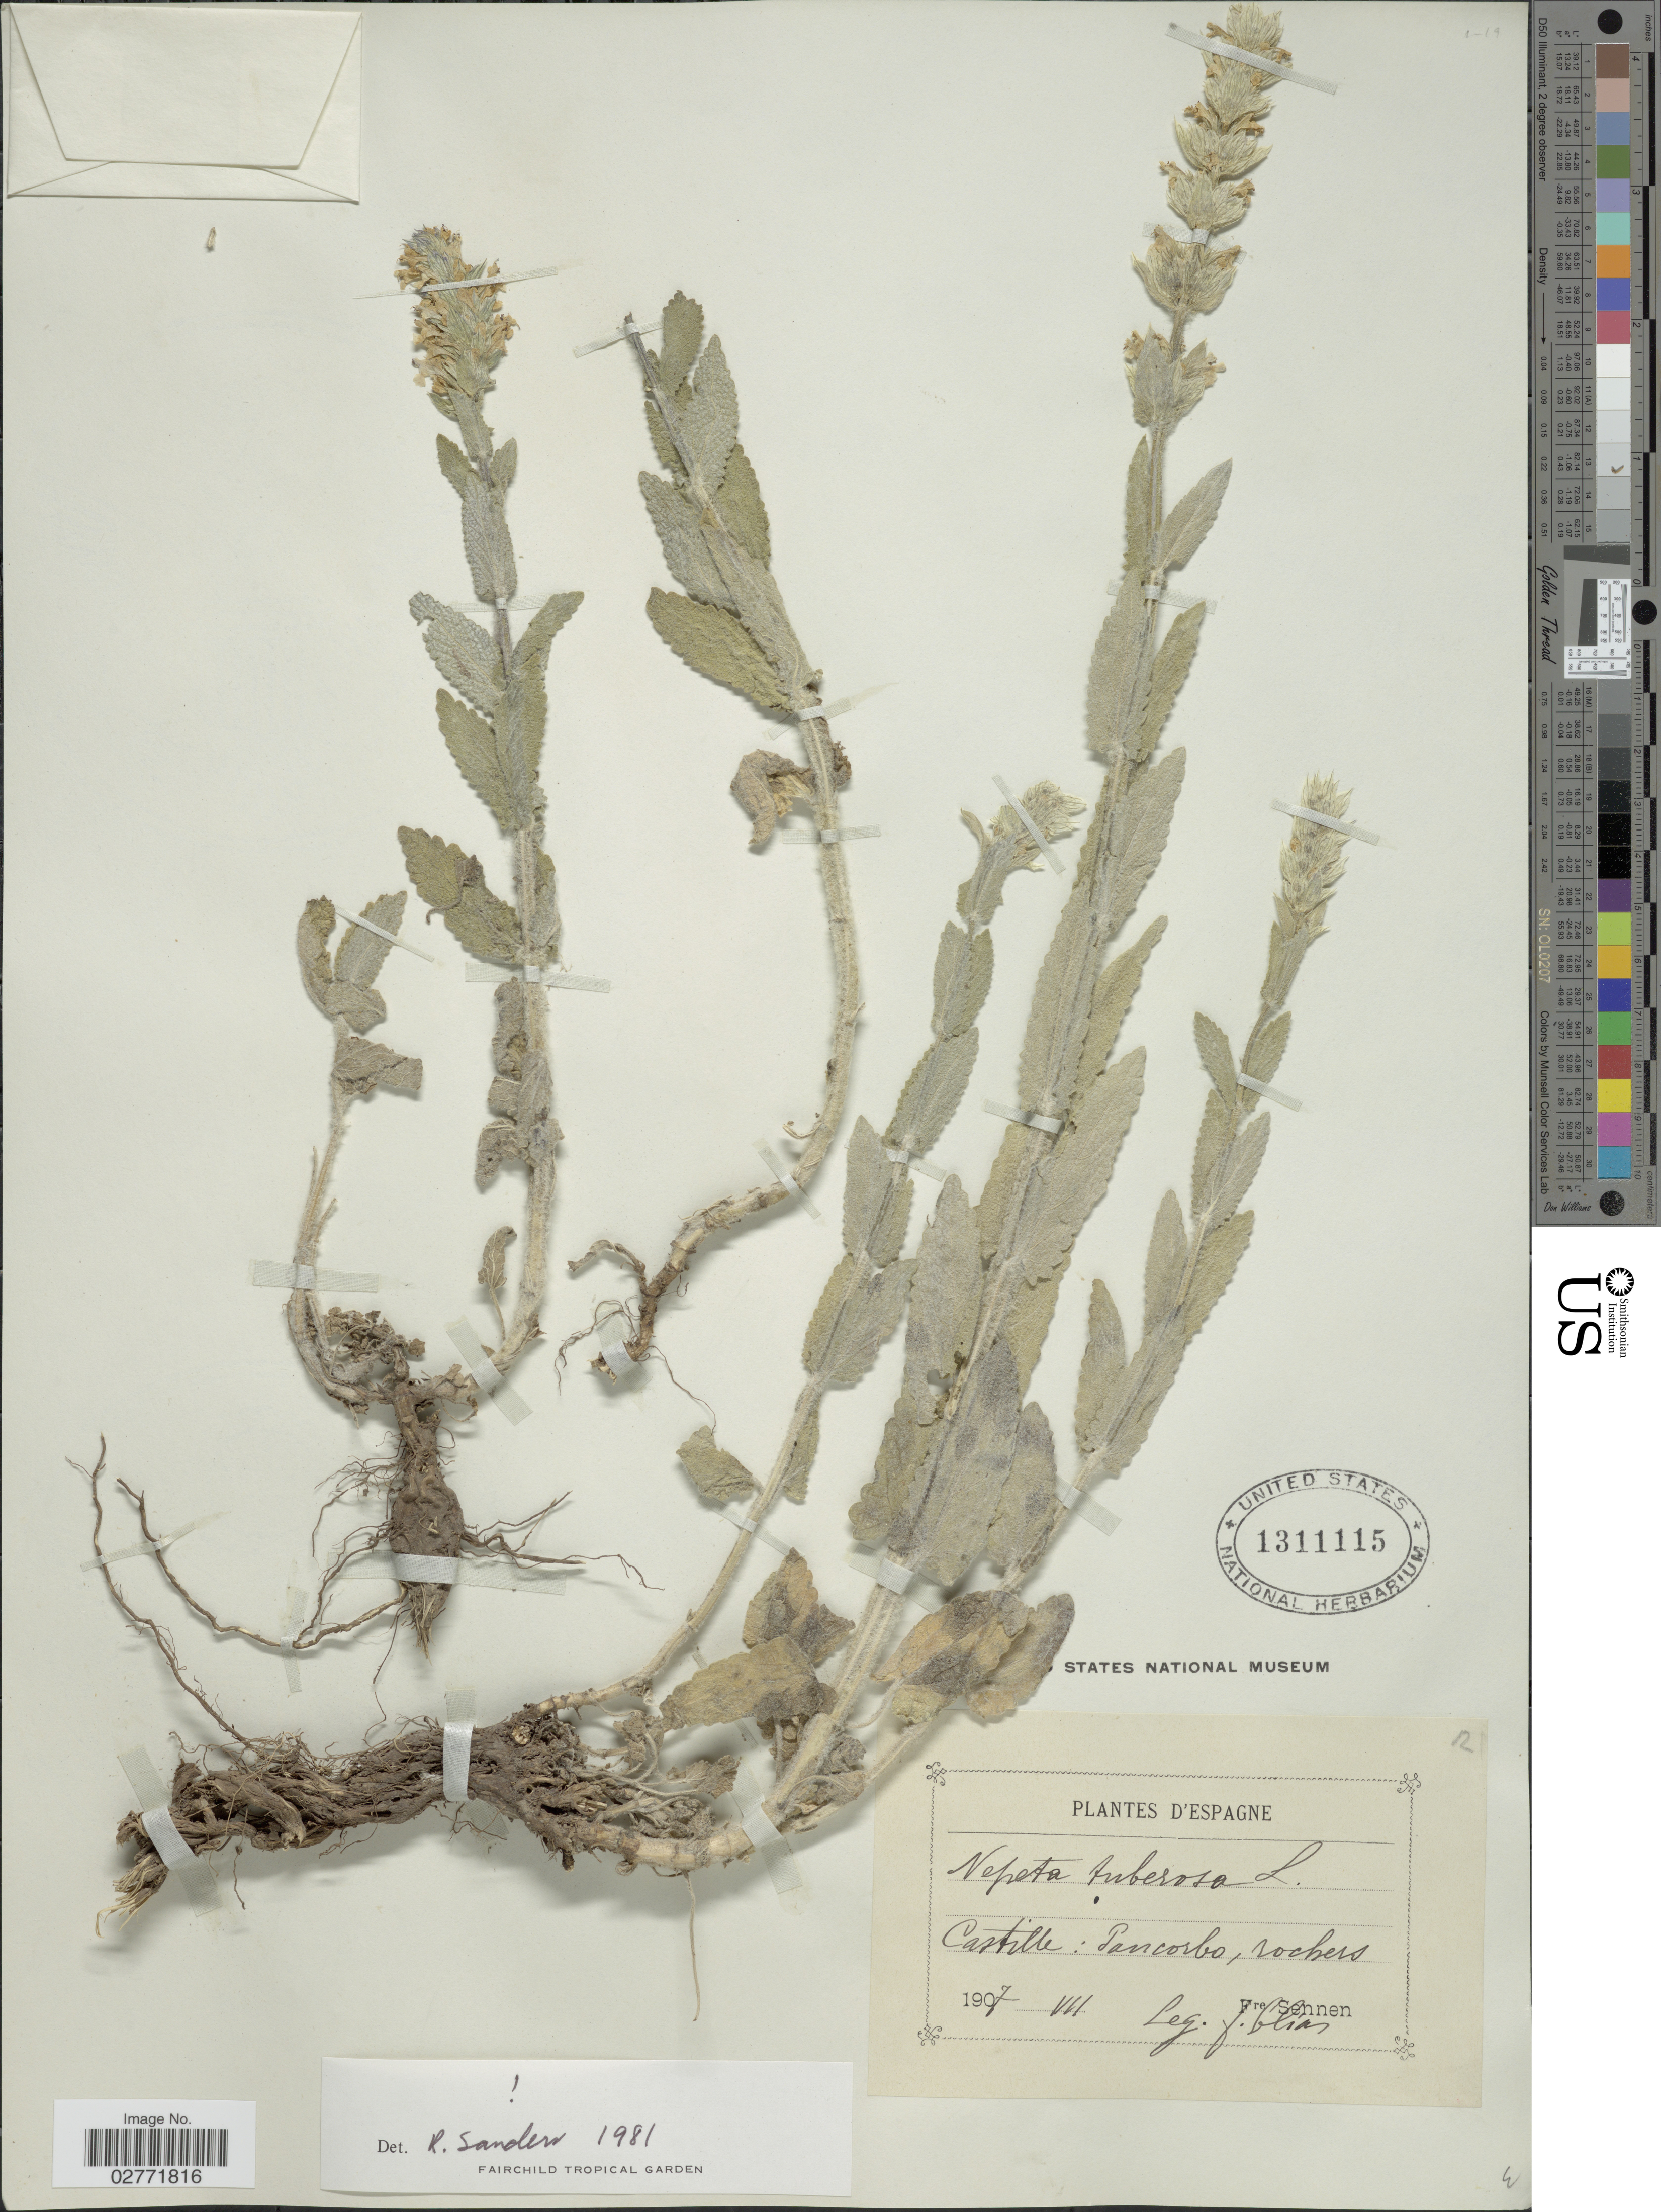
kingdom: Plantae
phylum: Tracheophyta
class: Magnoliopsida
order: Lamiales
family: Lamiaceae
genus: Nepeta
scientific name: Nepeta tuberosa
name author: L.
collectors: F. Elias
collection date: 1907-07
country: Spain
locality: Castille: Pancorbo, rochers.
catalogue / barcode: US 1311115